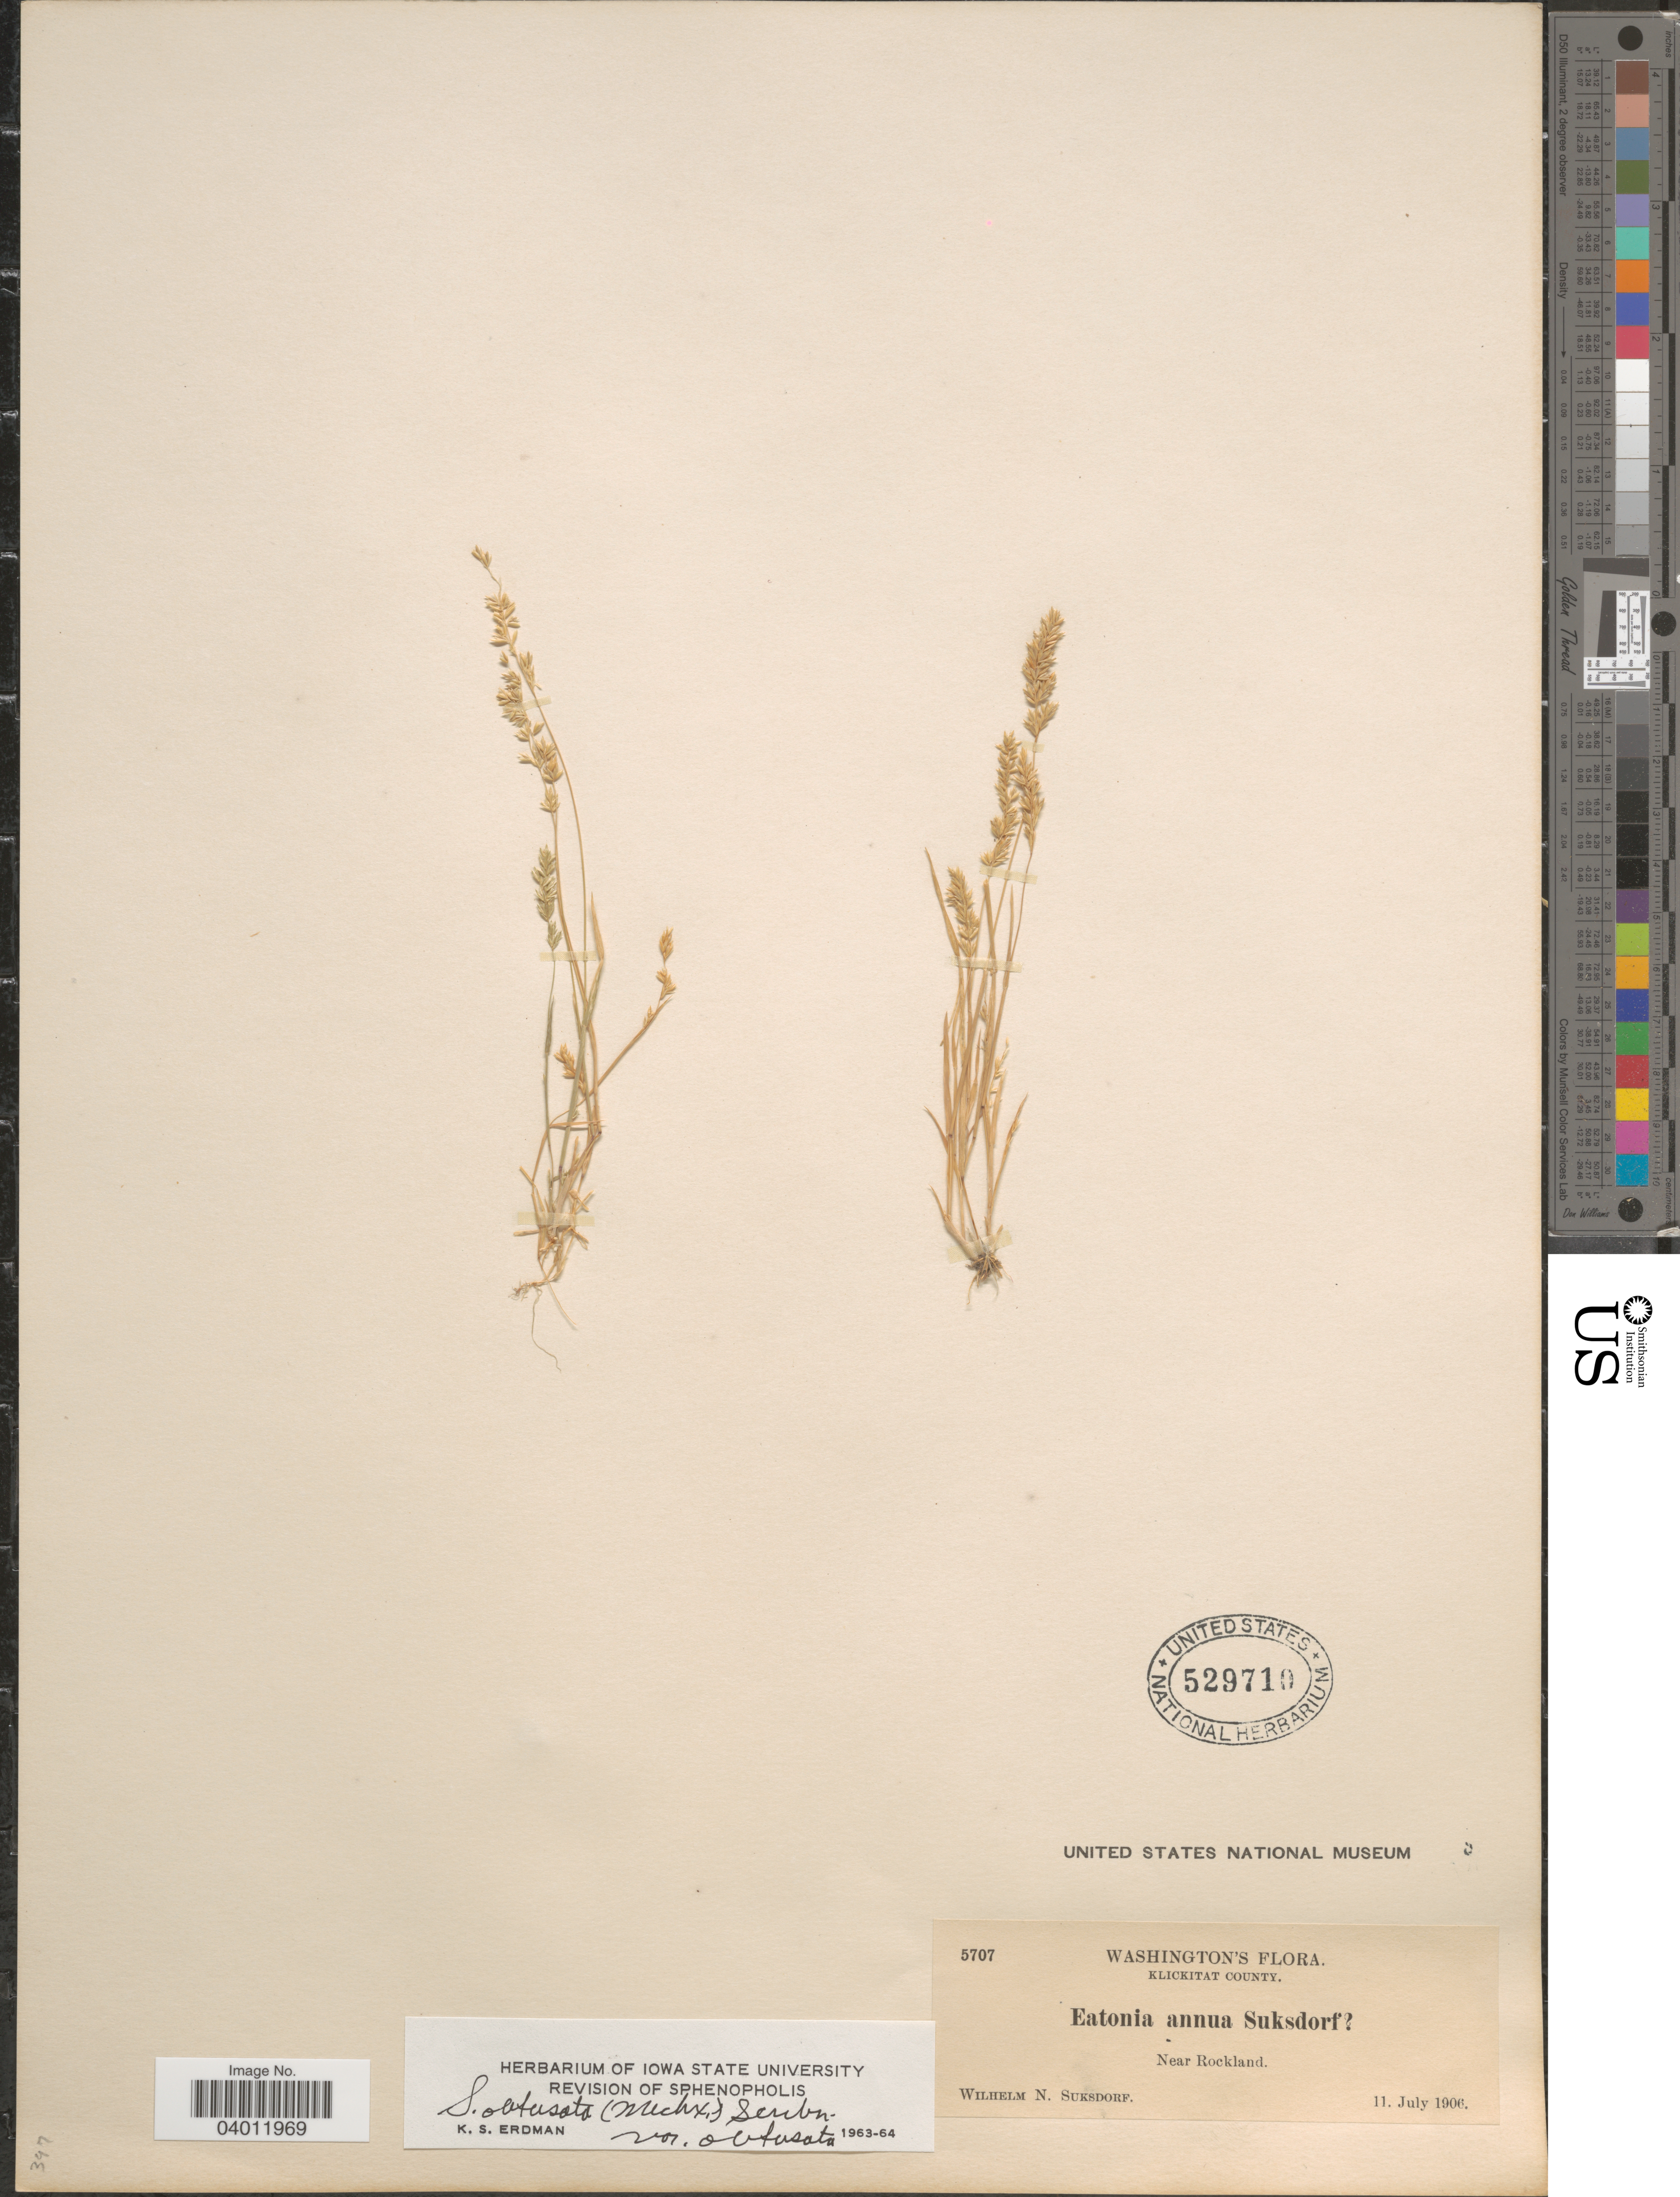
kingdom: Plantae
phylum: Tracheophyta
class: Liliopsida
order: Poales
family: Poaceae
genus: Sphenopholis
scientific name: Sphenopholis obtusata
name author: (Michx.) Scribn.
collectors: W. N. Suksdorf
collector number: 5707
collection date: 1906-07-11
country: United States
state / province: Washington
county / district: Klickitat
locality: Klickitat County. Near Rockland.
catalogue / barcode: US 529710